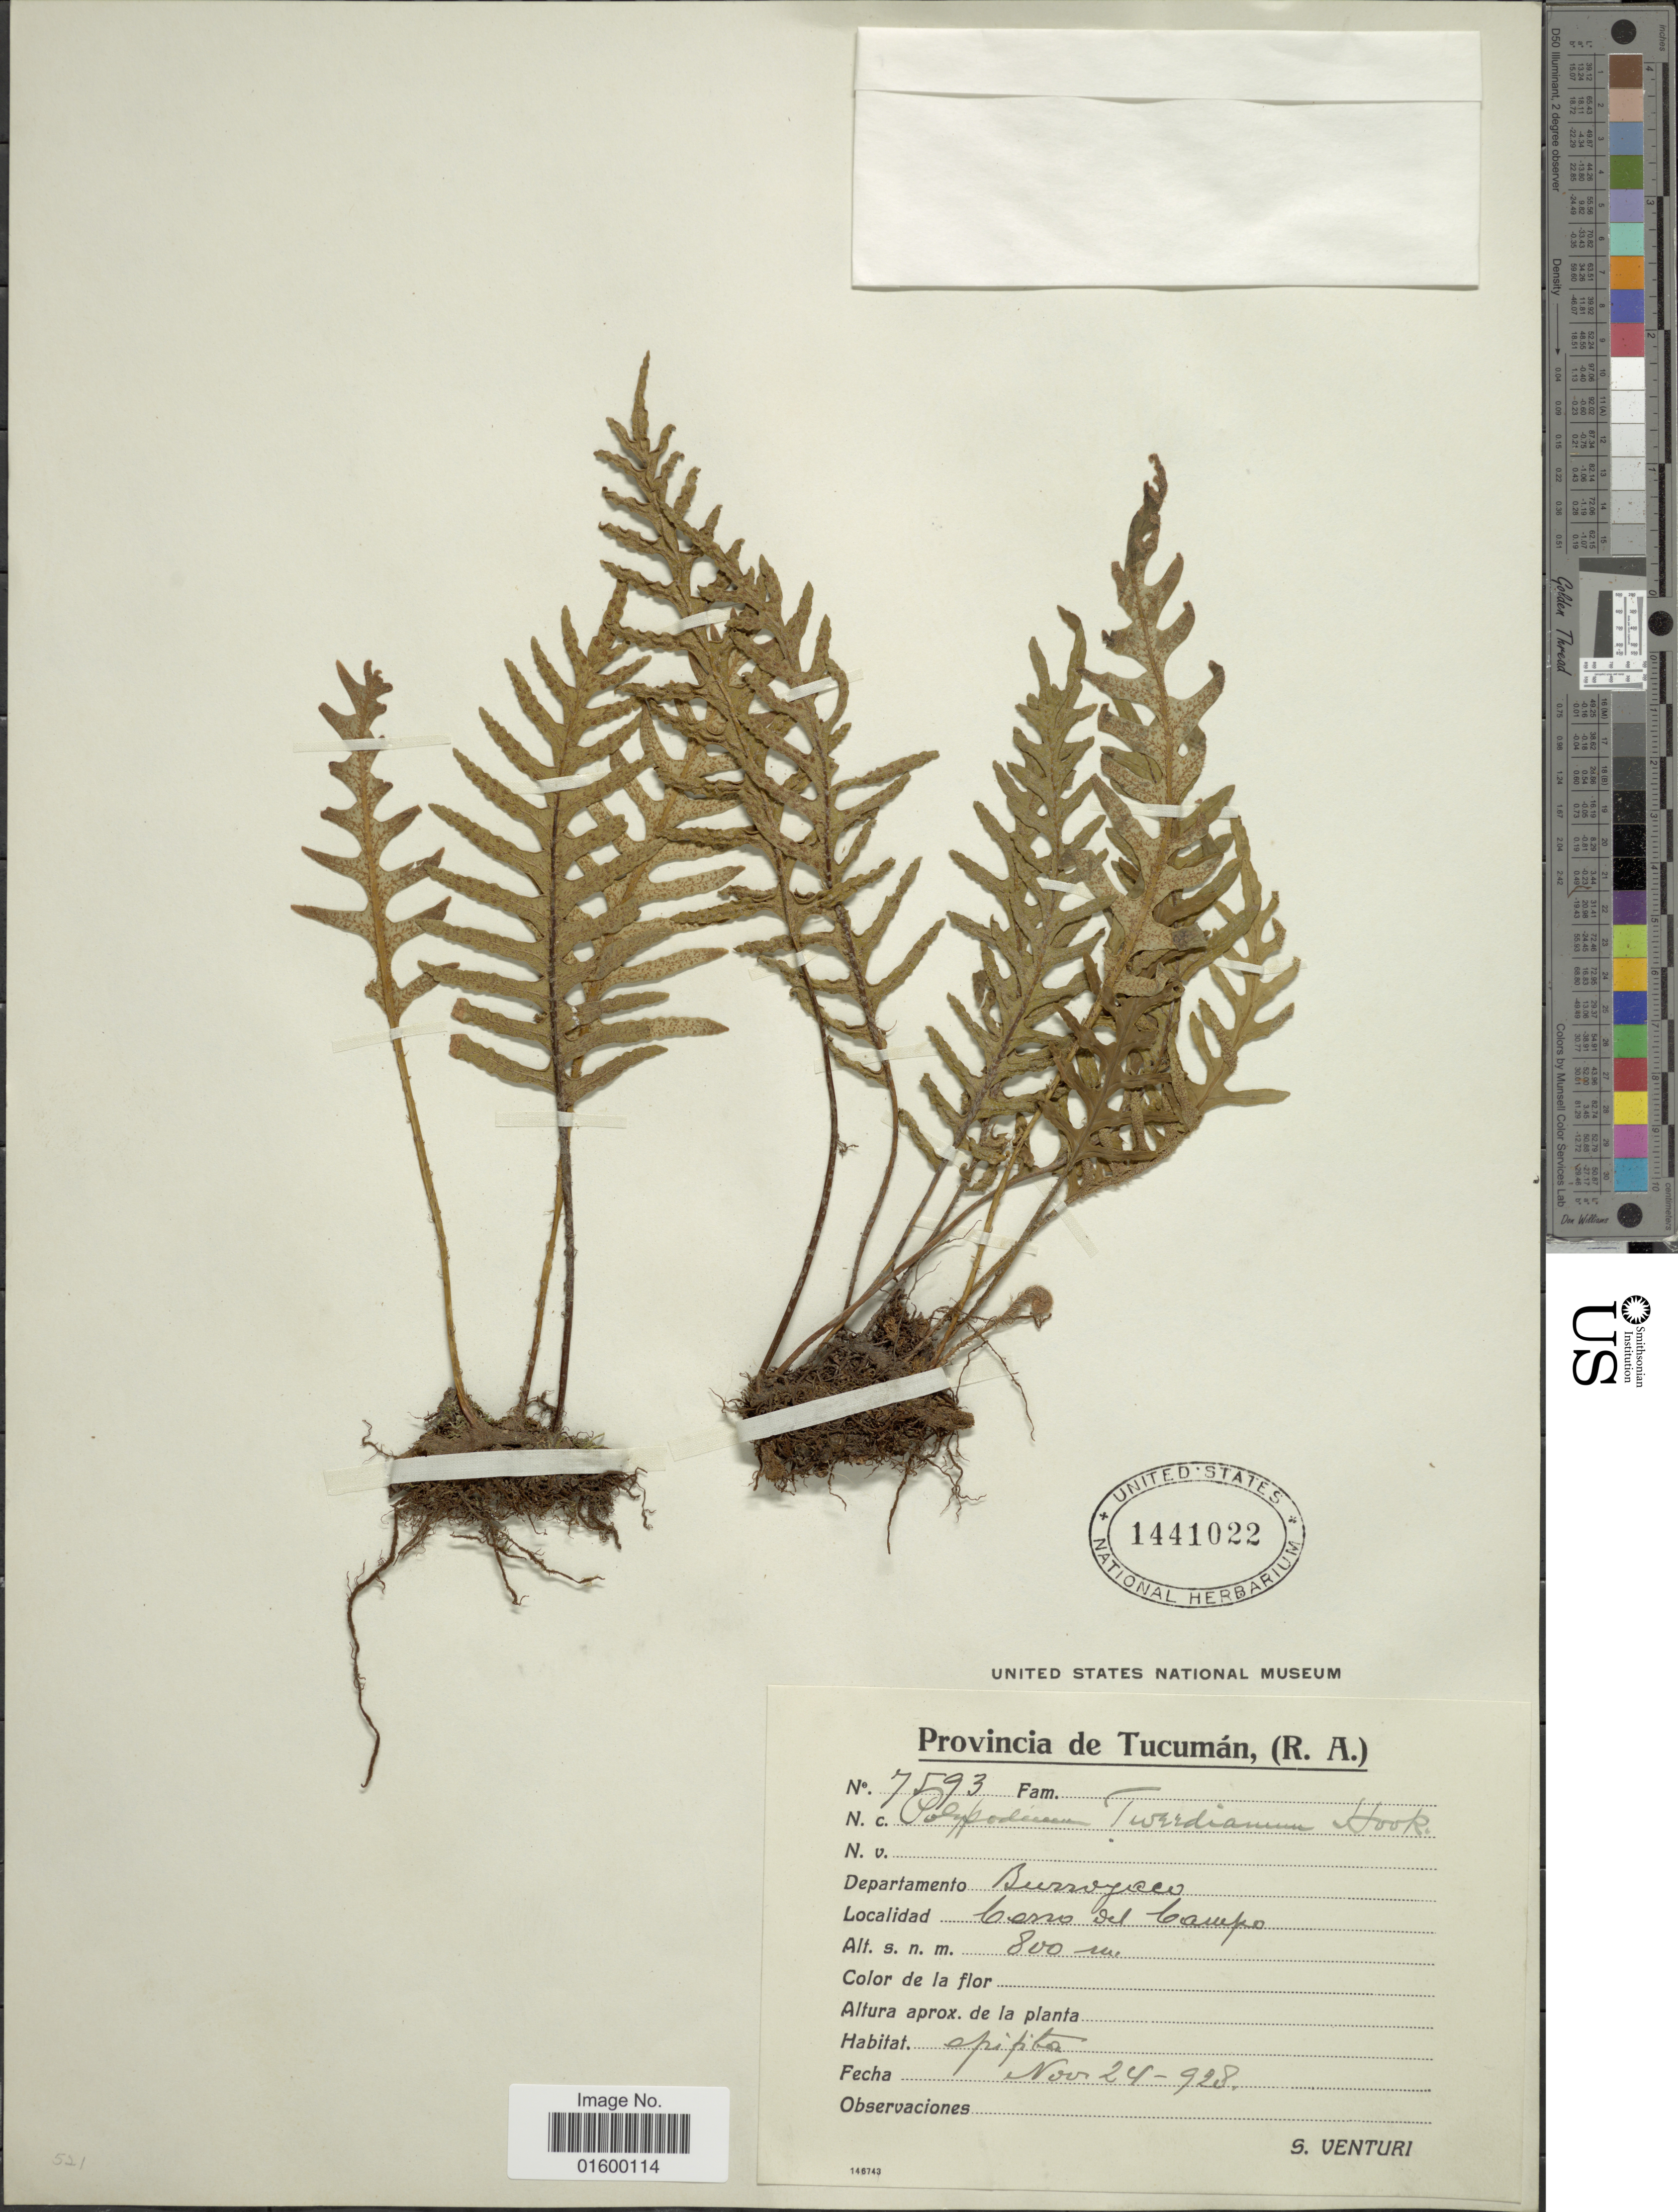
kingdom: Plantae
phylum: Tracheophyta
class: Polypodiopsida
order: Polypodiales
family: Polypodiaceae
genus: Pleopeltis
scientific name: Pleopeltis tweediana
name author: (Hook.) A.R. Sm.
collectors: S. Venturi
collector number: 7593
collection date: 1928-11-24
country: Argentina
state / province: Tucumán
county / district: Burruyacú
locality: Cerro del Campo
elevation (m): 800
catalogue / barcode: US 1441022